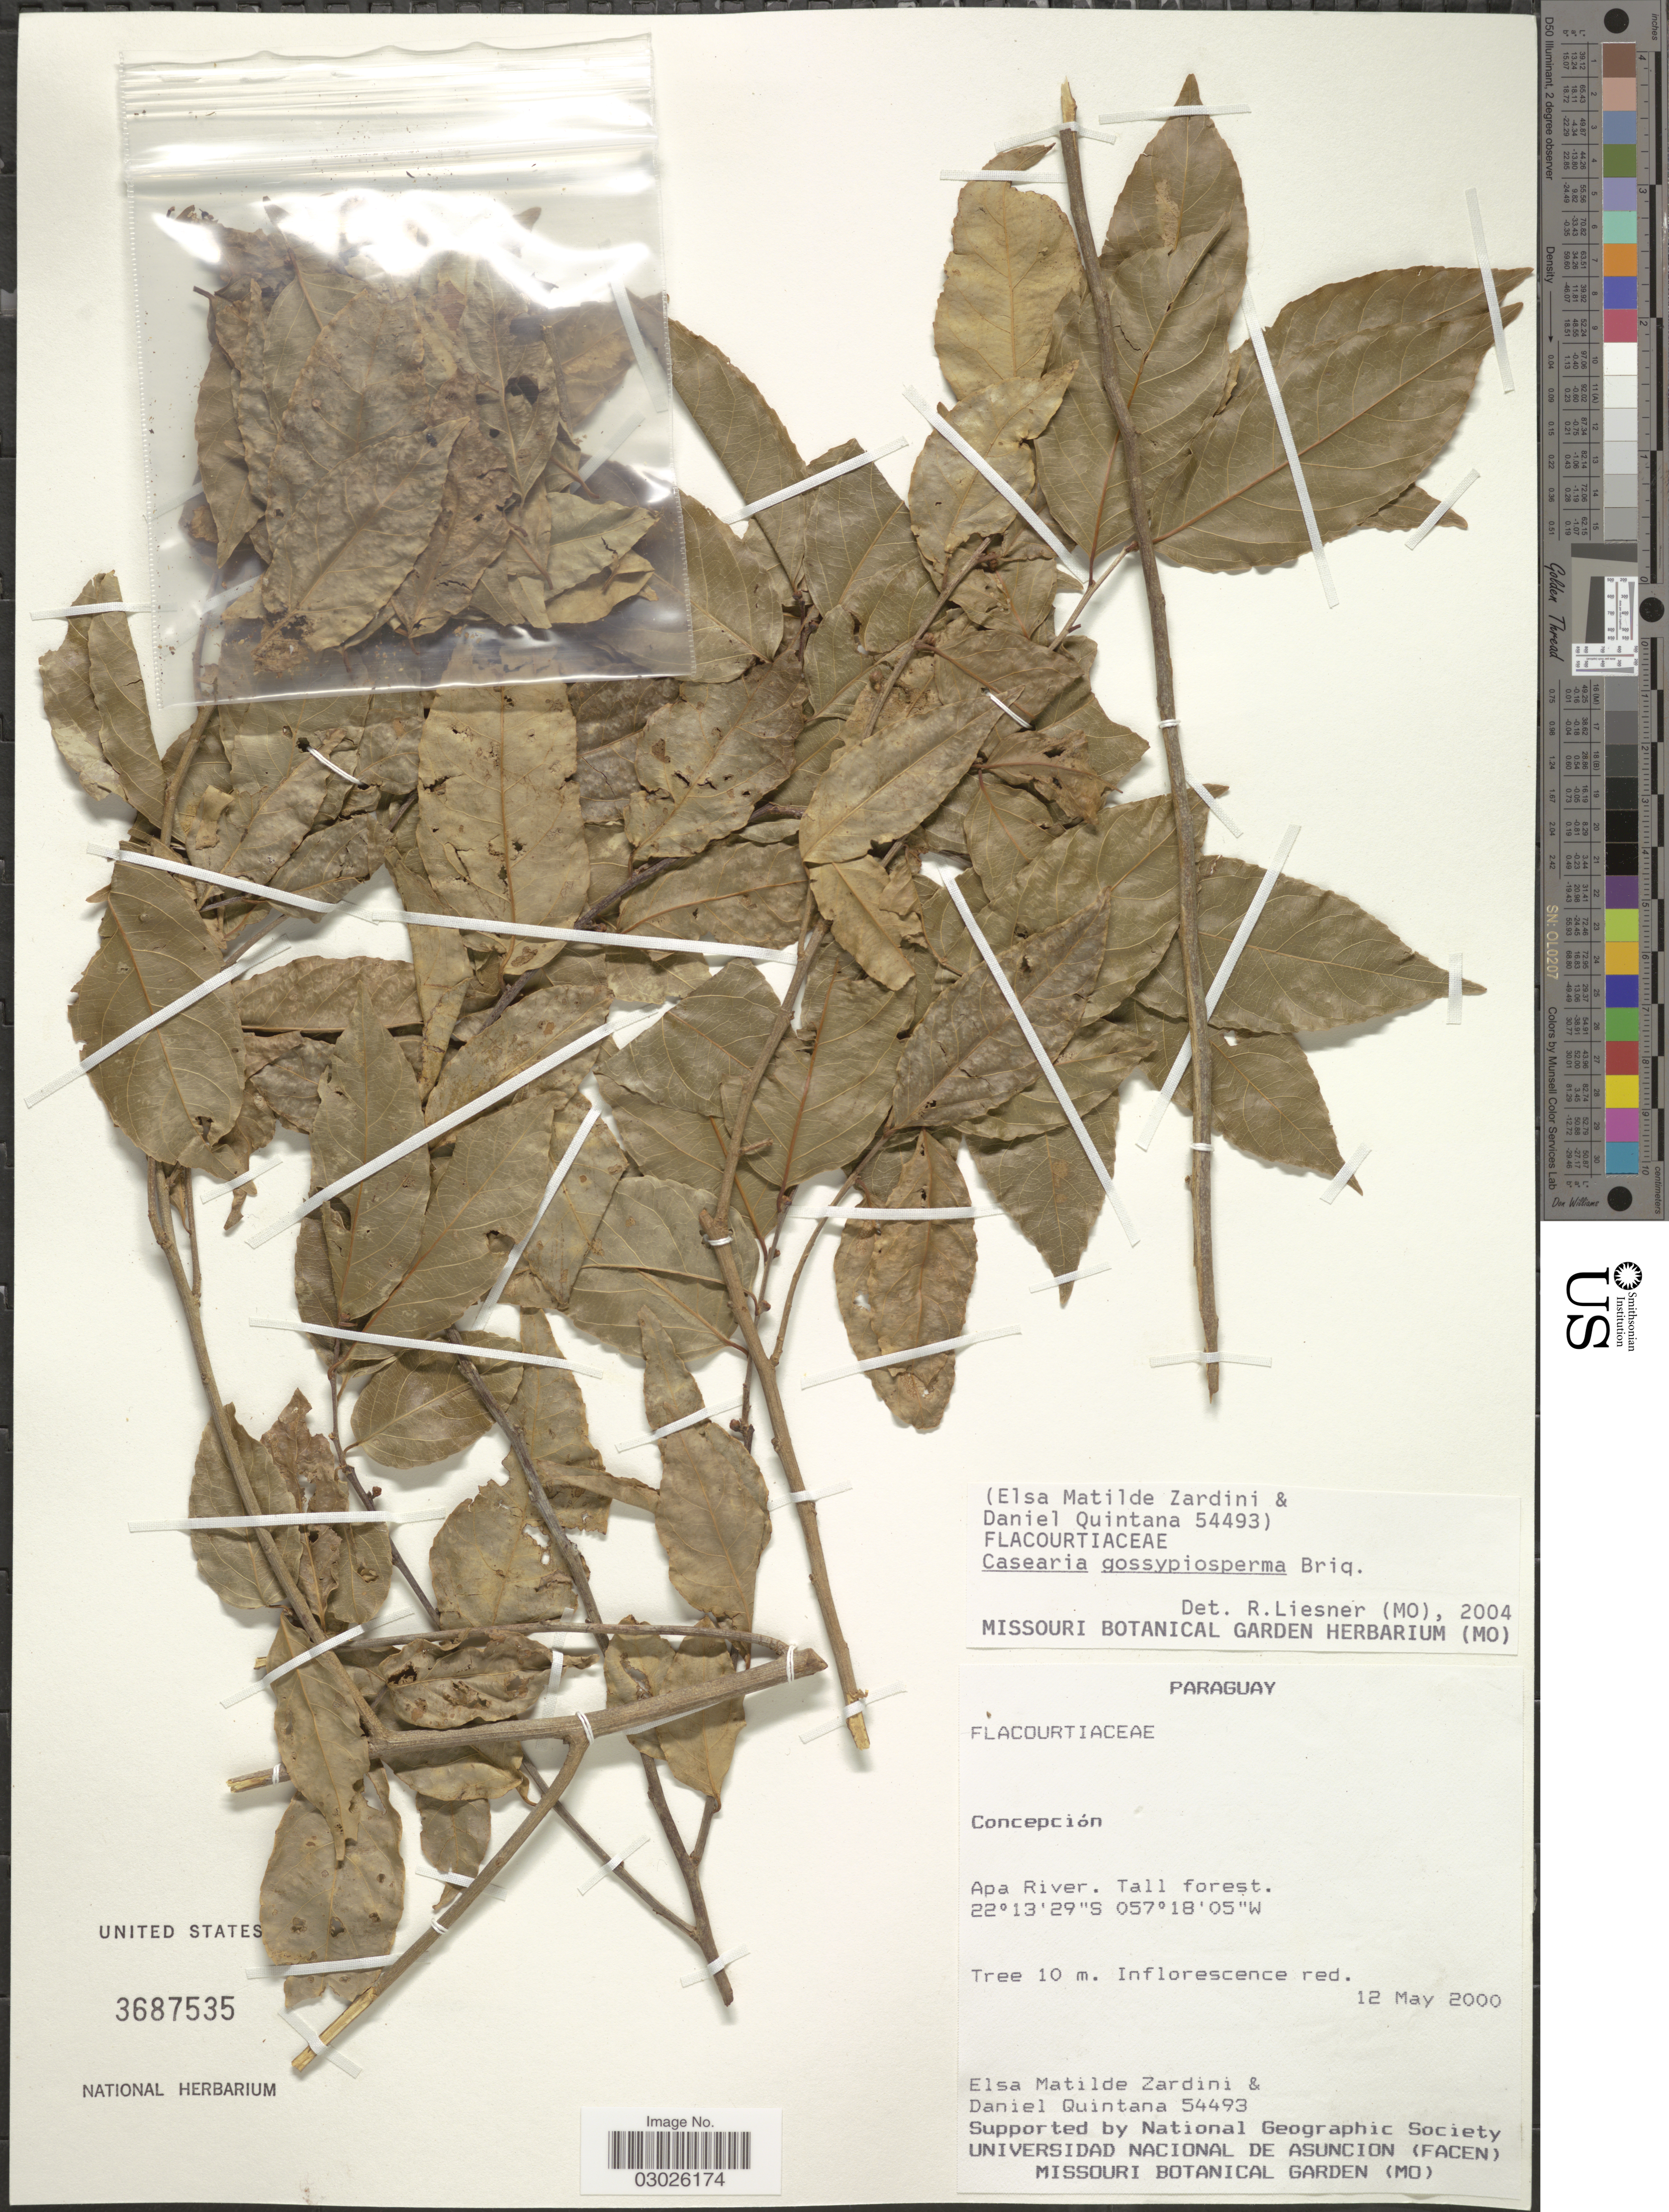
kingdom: Plantae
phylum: Tracheophyta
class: Magnoliopsida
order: Malpighiales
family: Salicaceae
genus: Casearia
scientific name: Casearia gossypiosperma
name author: Briq.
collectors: E. M. Zardini & D. Quintana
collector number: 54493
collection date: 2000-05-12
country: Paraguay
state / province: Concepcion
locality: Apa River.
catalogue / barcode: US 3687535